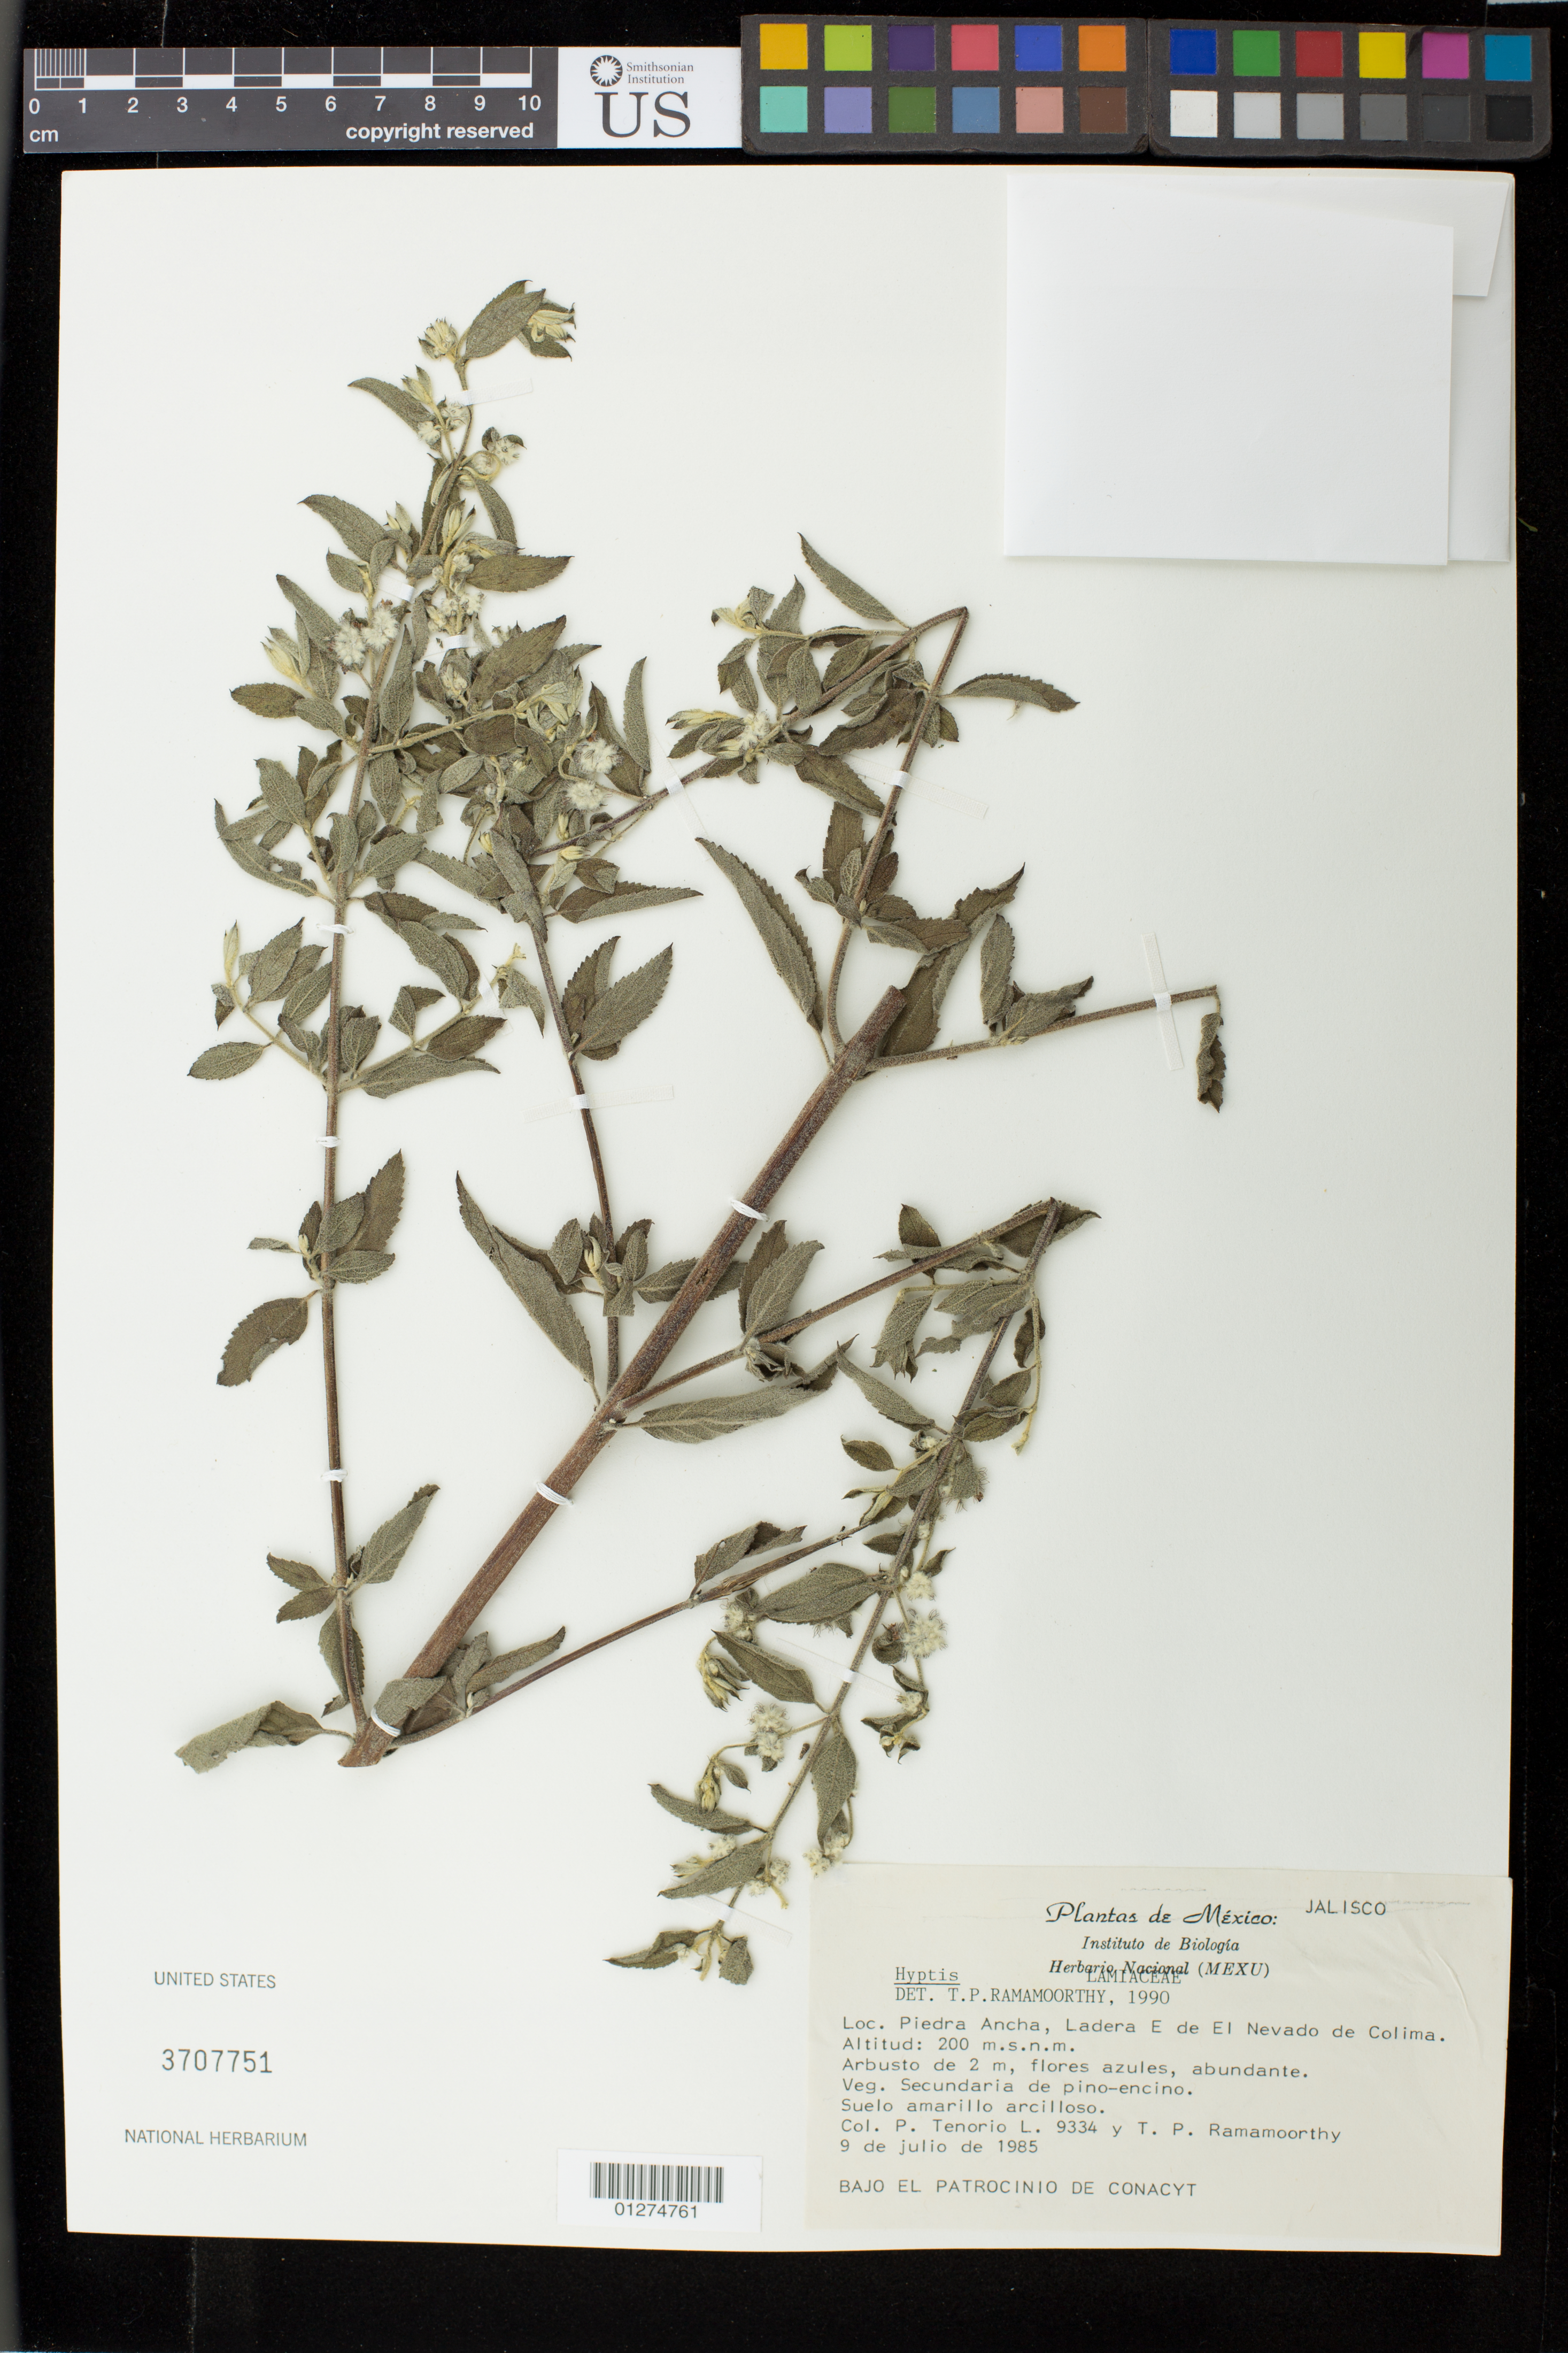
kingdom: Plantae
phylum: Tracheophyta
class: Magnoliopsida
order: Lamiales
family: Lamiaceae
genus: Hyptis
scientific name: Hyptis sp.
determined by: Ramamoorthy, T. P.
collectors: P. Tenorio L. & T. P. Ramamoorthy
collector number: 9334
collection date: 1985-07-09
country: Mexico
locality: Piedra Ancha, Ladera E de El Nevado de Colima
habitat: secundaria de pino-encino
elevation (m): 200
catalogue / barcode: US 3707751